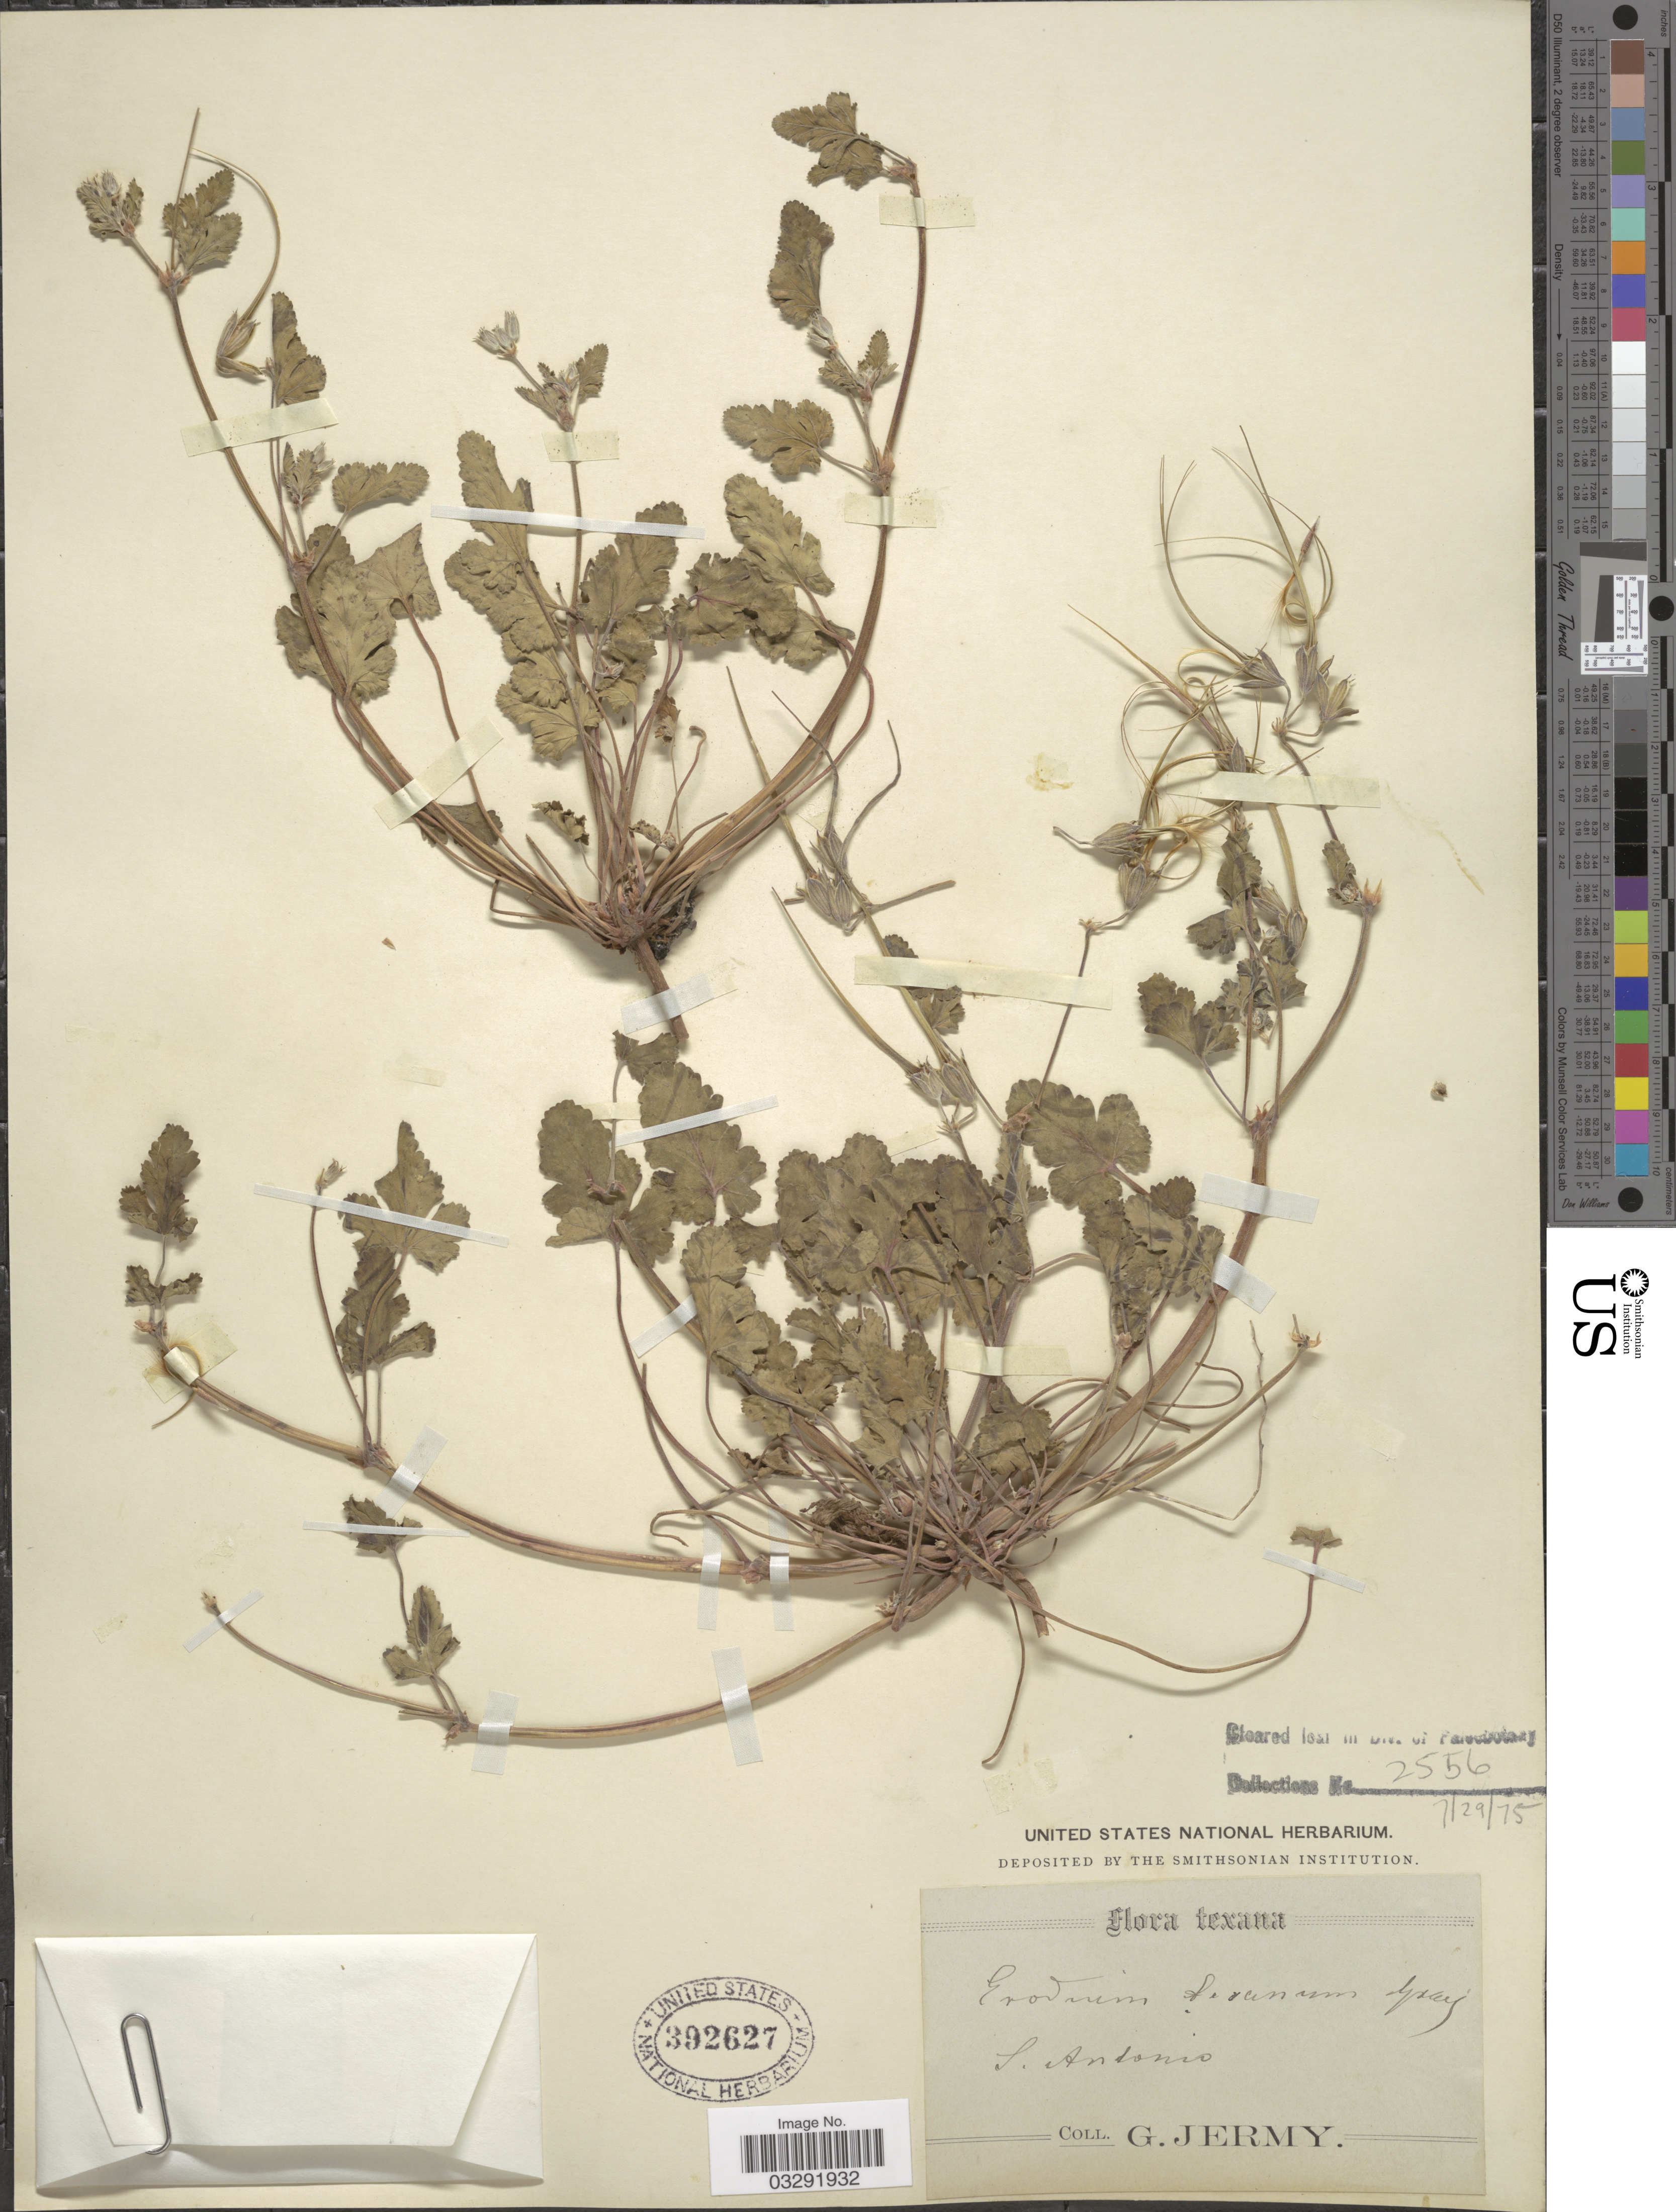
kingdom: Plantae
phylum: Tracheophyta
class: Magnoliopsida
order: Geraniales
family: Geraniaceae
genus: Erodium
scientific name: Erodium texanum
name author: A. Gray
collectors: G. Jermy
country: United States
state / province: Texas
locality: Texana. S. Antonio.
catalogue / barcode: US 392627